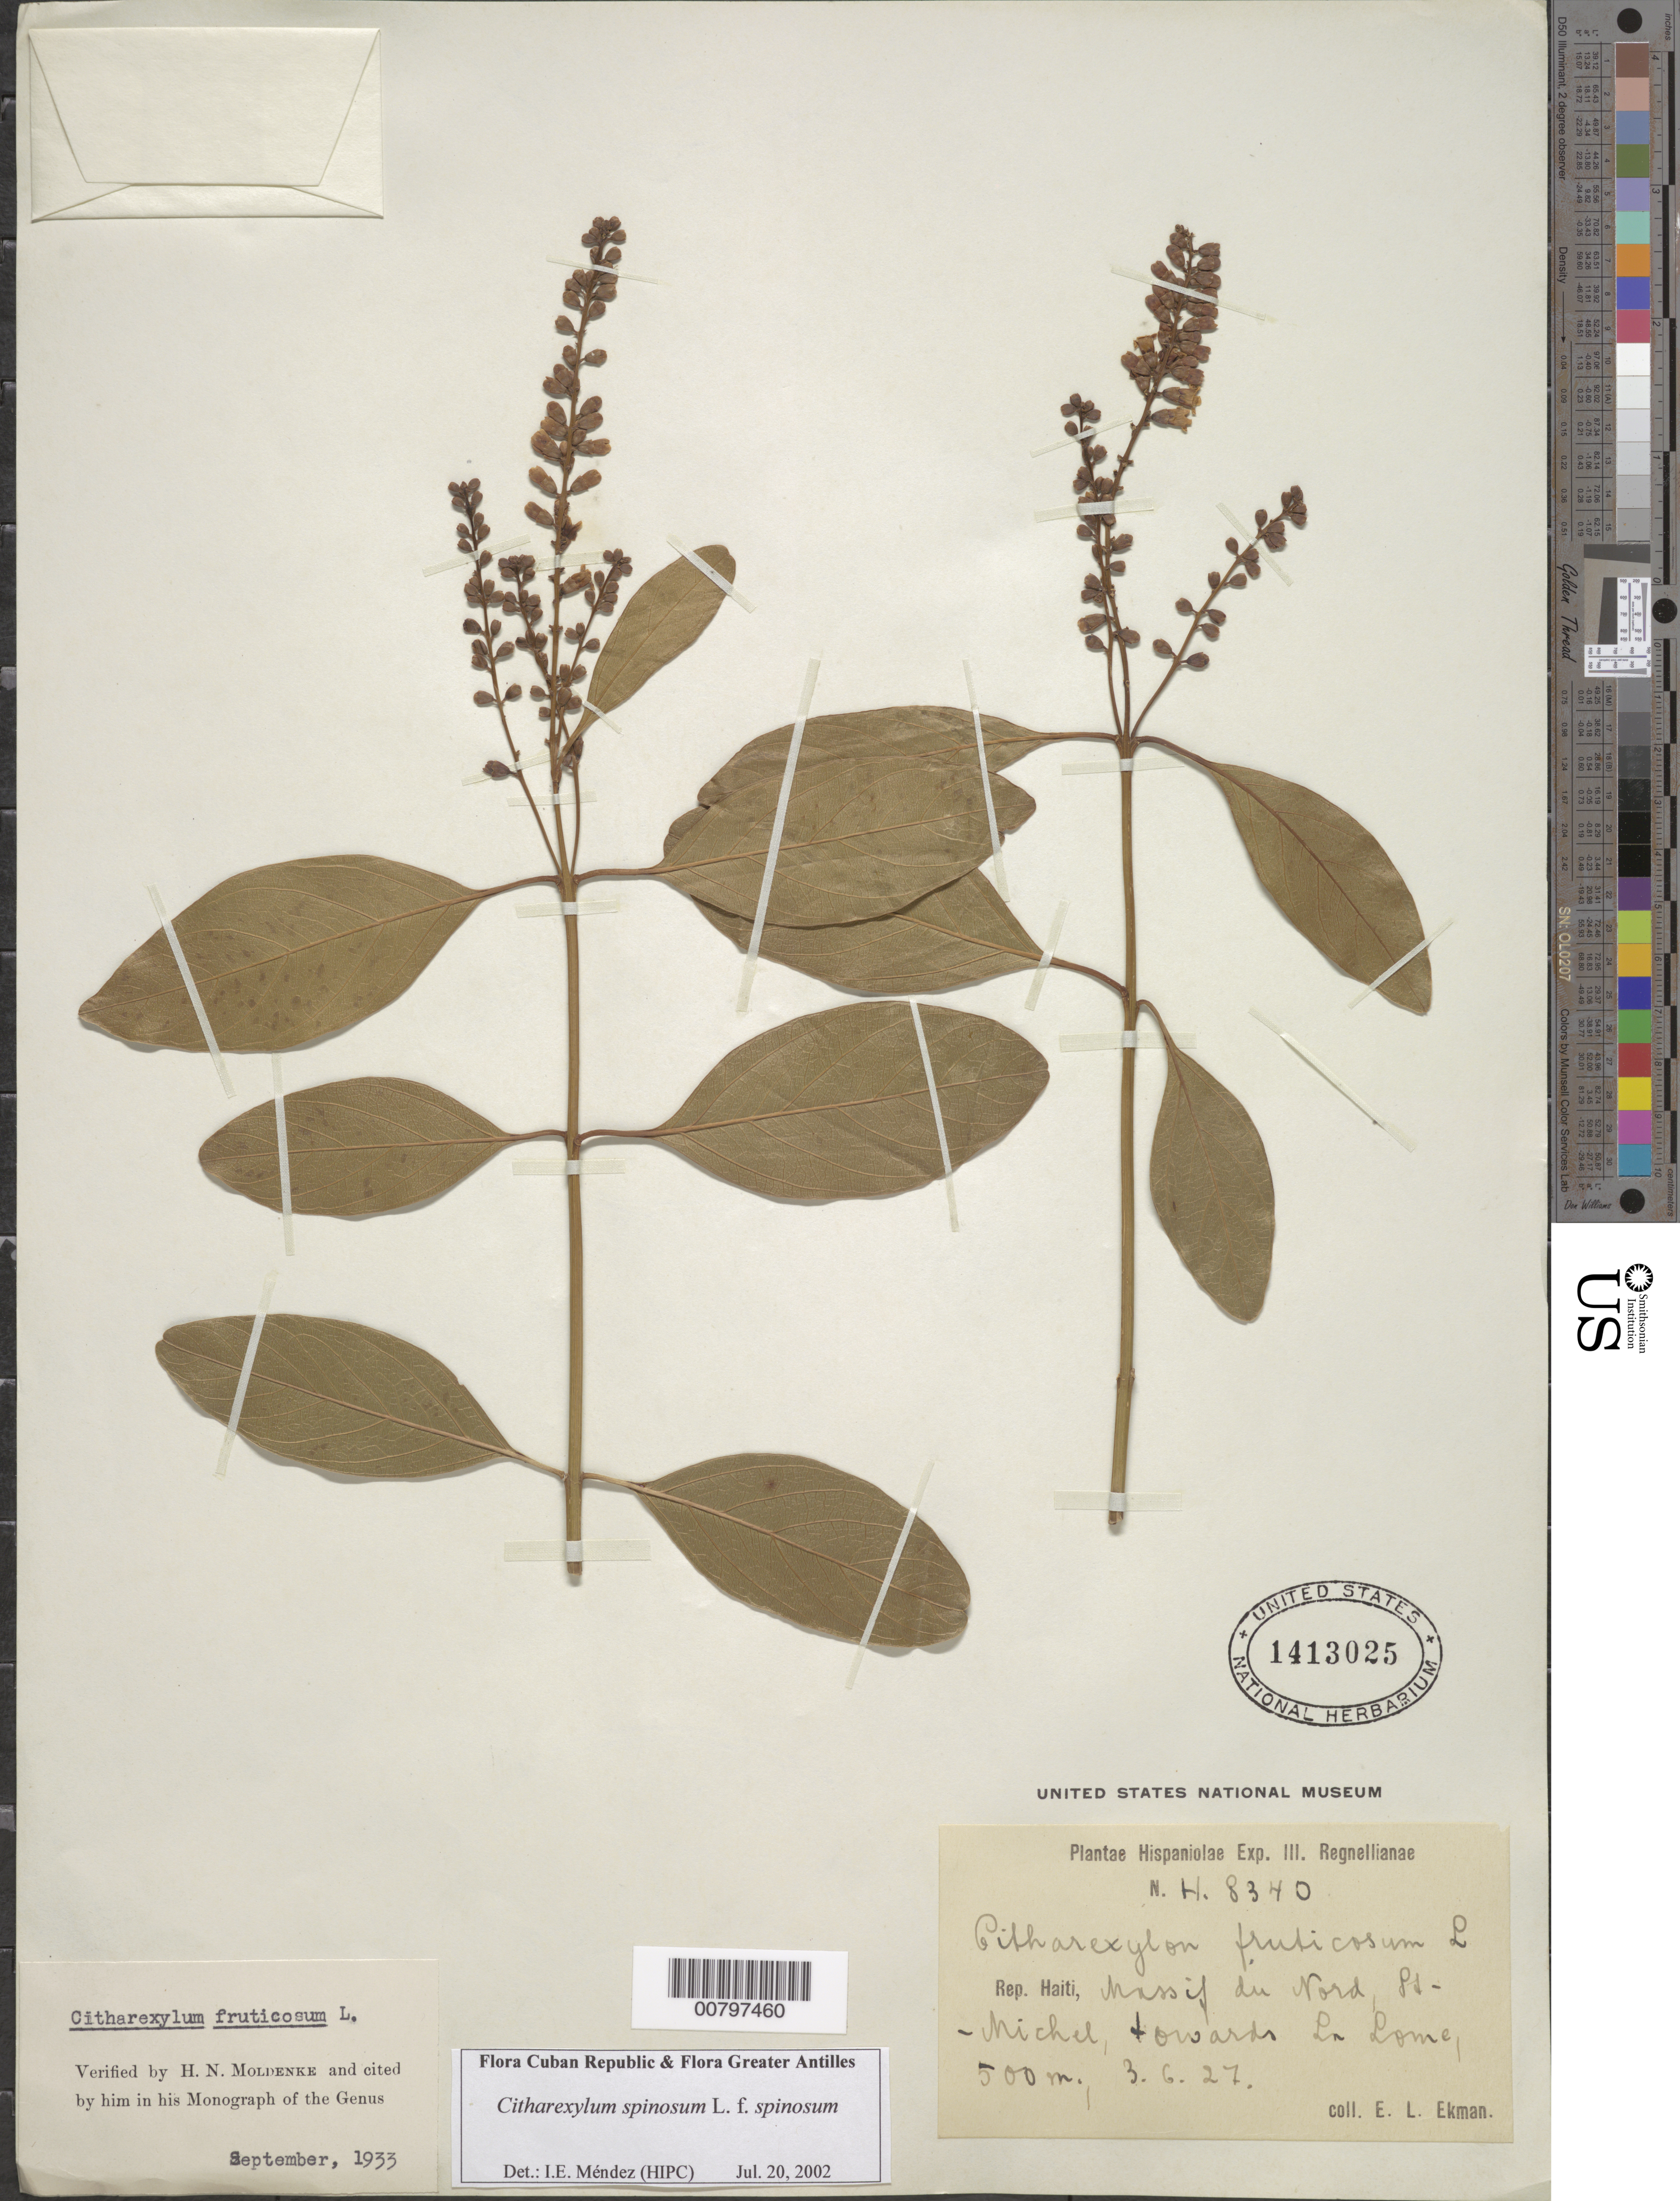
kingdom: Plantae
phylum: Tracheophyta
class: Magnoliopsida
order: Lamiales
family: Verbenaceae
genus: Citharexylum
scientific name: Citharexylum spinosum f. spinosum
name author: L.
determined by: Méndez, Isidro E., (HIPC)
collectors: E. L. Ekman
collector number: H 8340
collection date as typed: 03 Jun 1927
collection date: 1927-06-03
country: Haiti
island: Hispaniola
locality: Massif du Nord, St. Michel towards La Lome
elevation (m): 500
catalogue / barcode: US 1413025